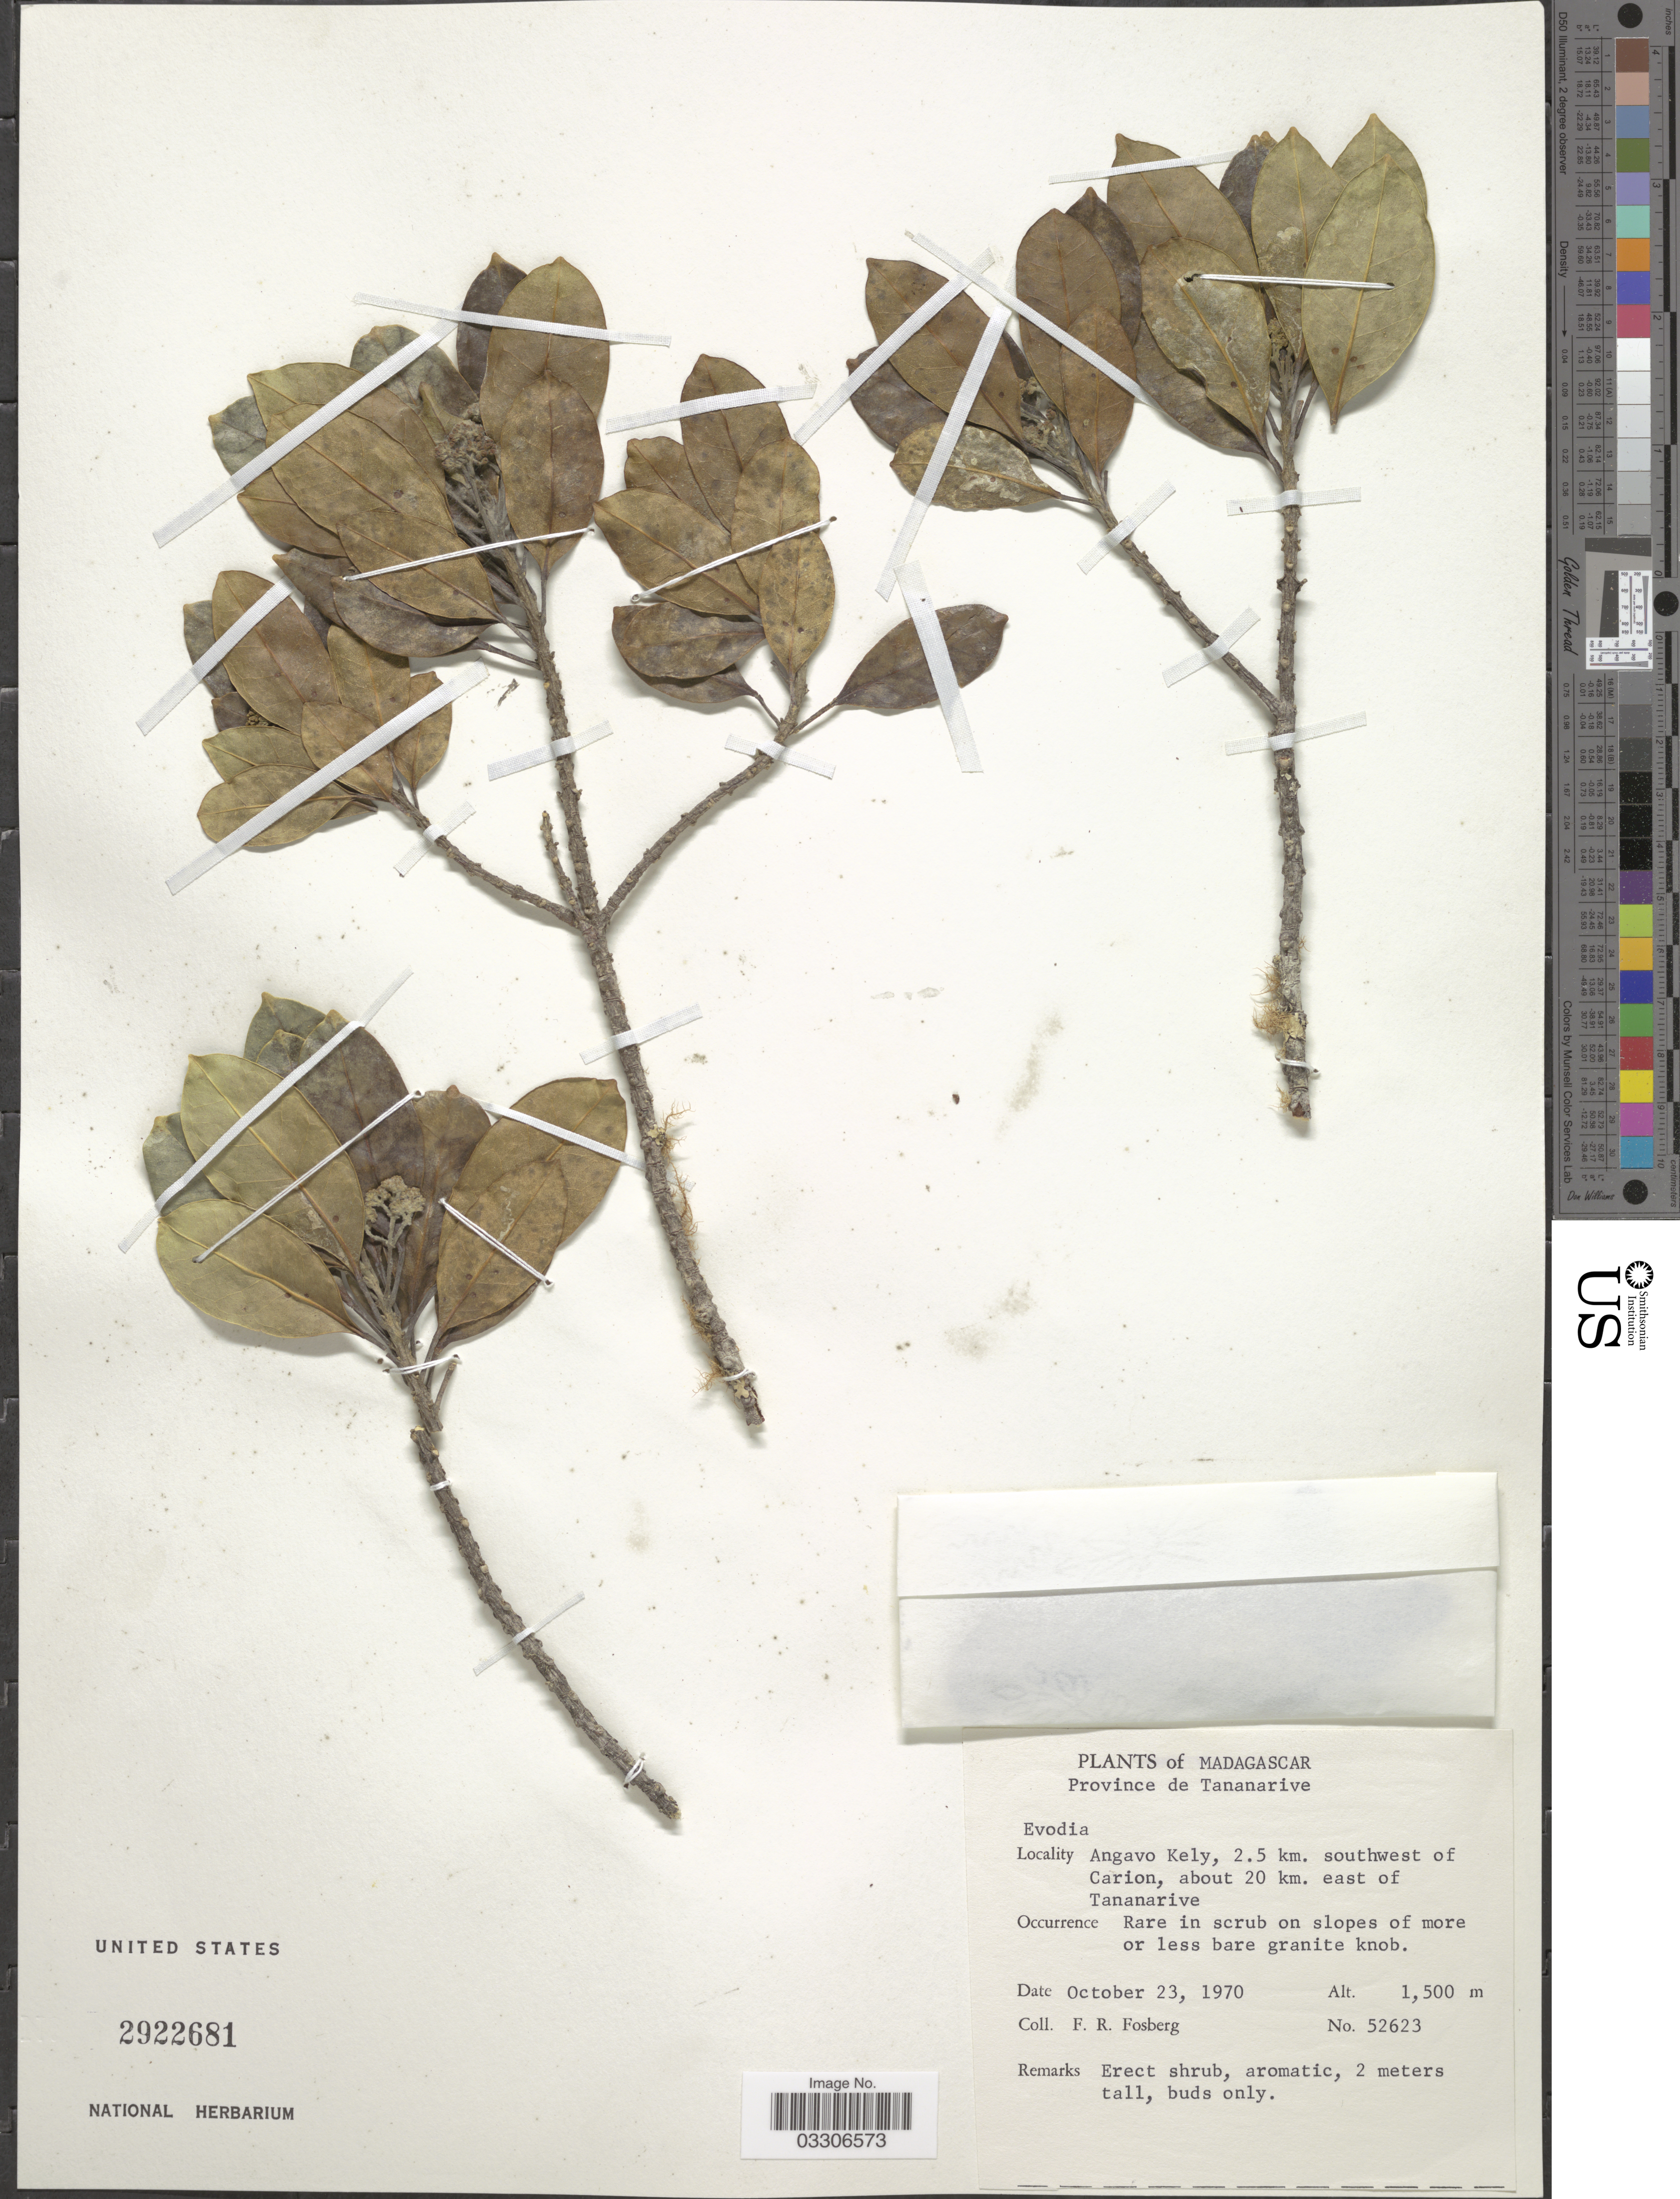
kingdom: Plantae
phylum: Tracheophyta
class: Magnoliopsida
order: Sapindales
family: Rutaceae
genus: Melicope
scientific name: Melicope sp.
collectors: F. R. Fosberg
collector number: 52623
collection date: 1970-10-23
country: Madagascar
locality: Province deTananarive. Angavo Kely, 2.5 km. southwestof Carion, about 20 km. east of Tananarive.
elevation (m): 1500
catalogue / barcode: US 2922681